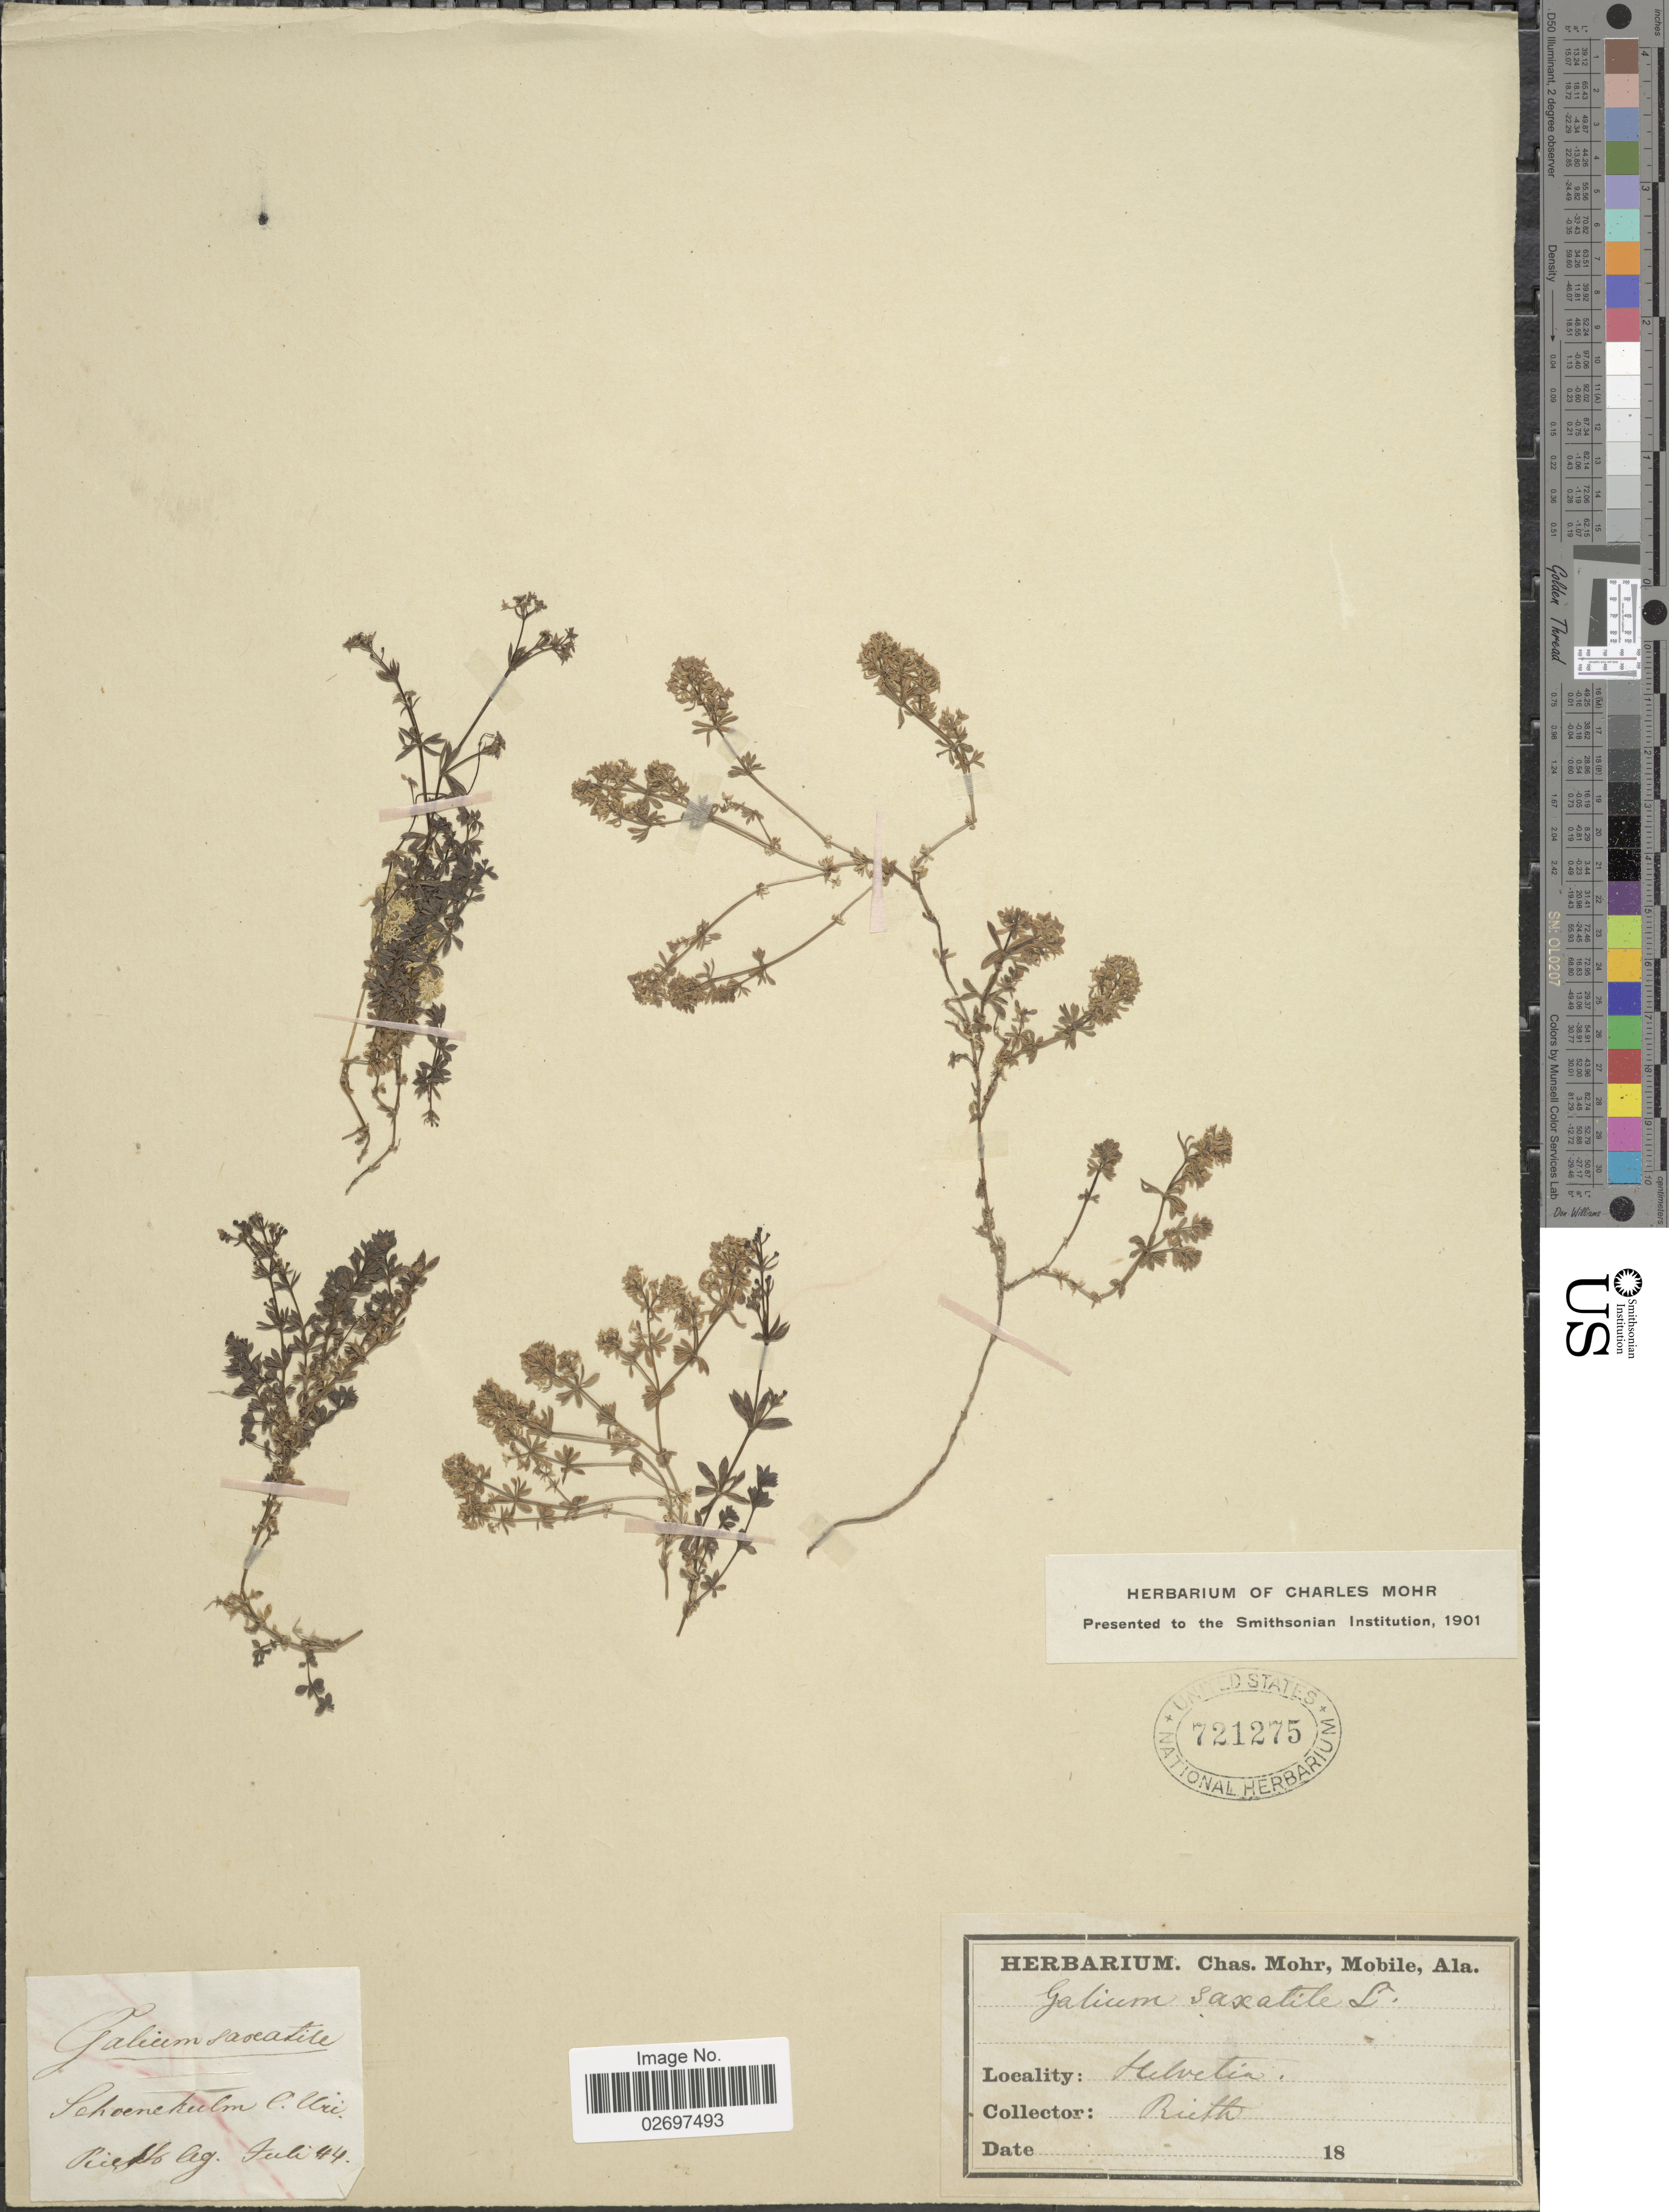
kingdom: Plantae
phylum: Tracheophyta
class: Magnoliopsida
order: Gentianales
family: Rubiaceae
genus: Galium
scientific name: Galium saxatile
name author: L.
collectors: -. Rieth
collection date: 1844-07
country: Switzerland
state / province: Uri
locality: Schon chulm. Helvetia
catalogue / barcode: US 721275